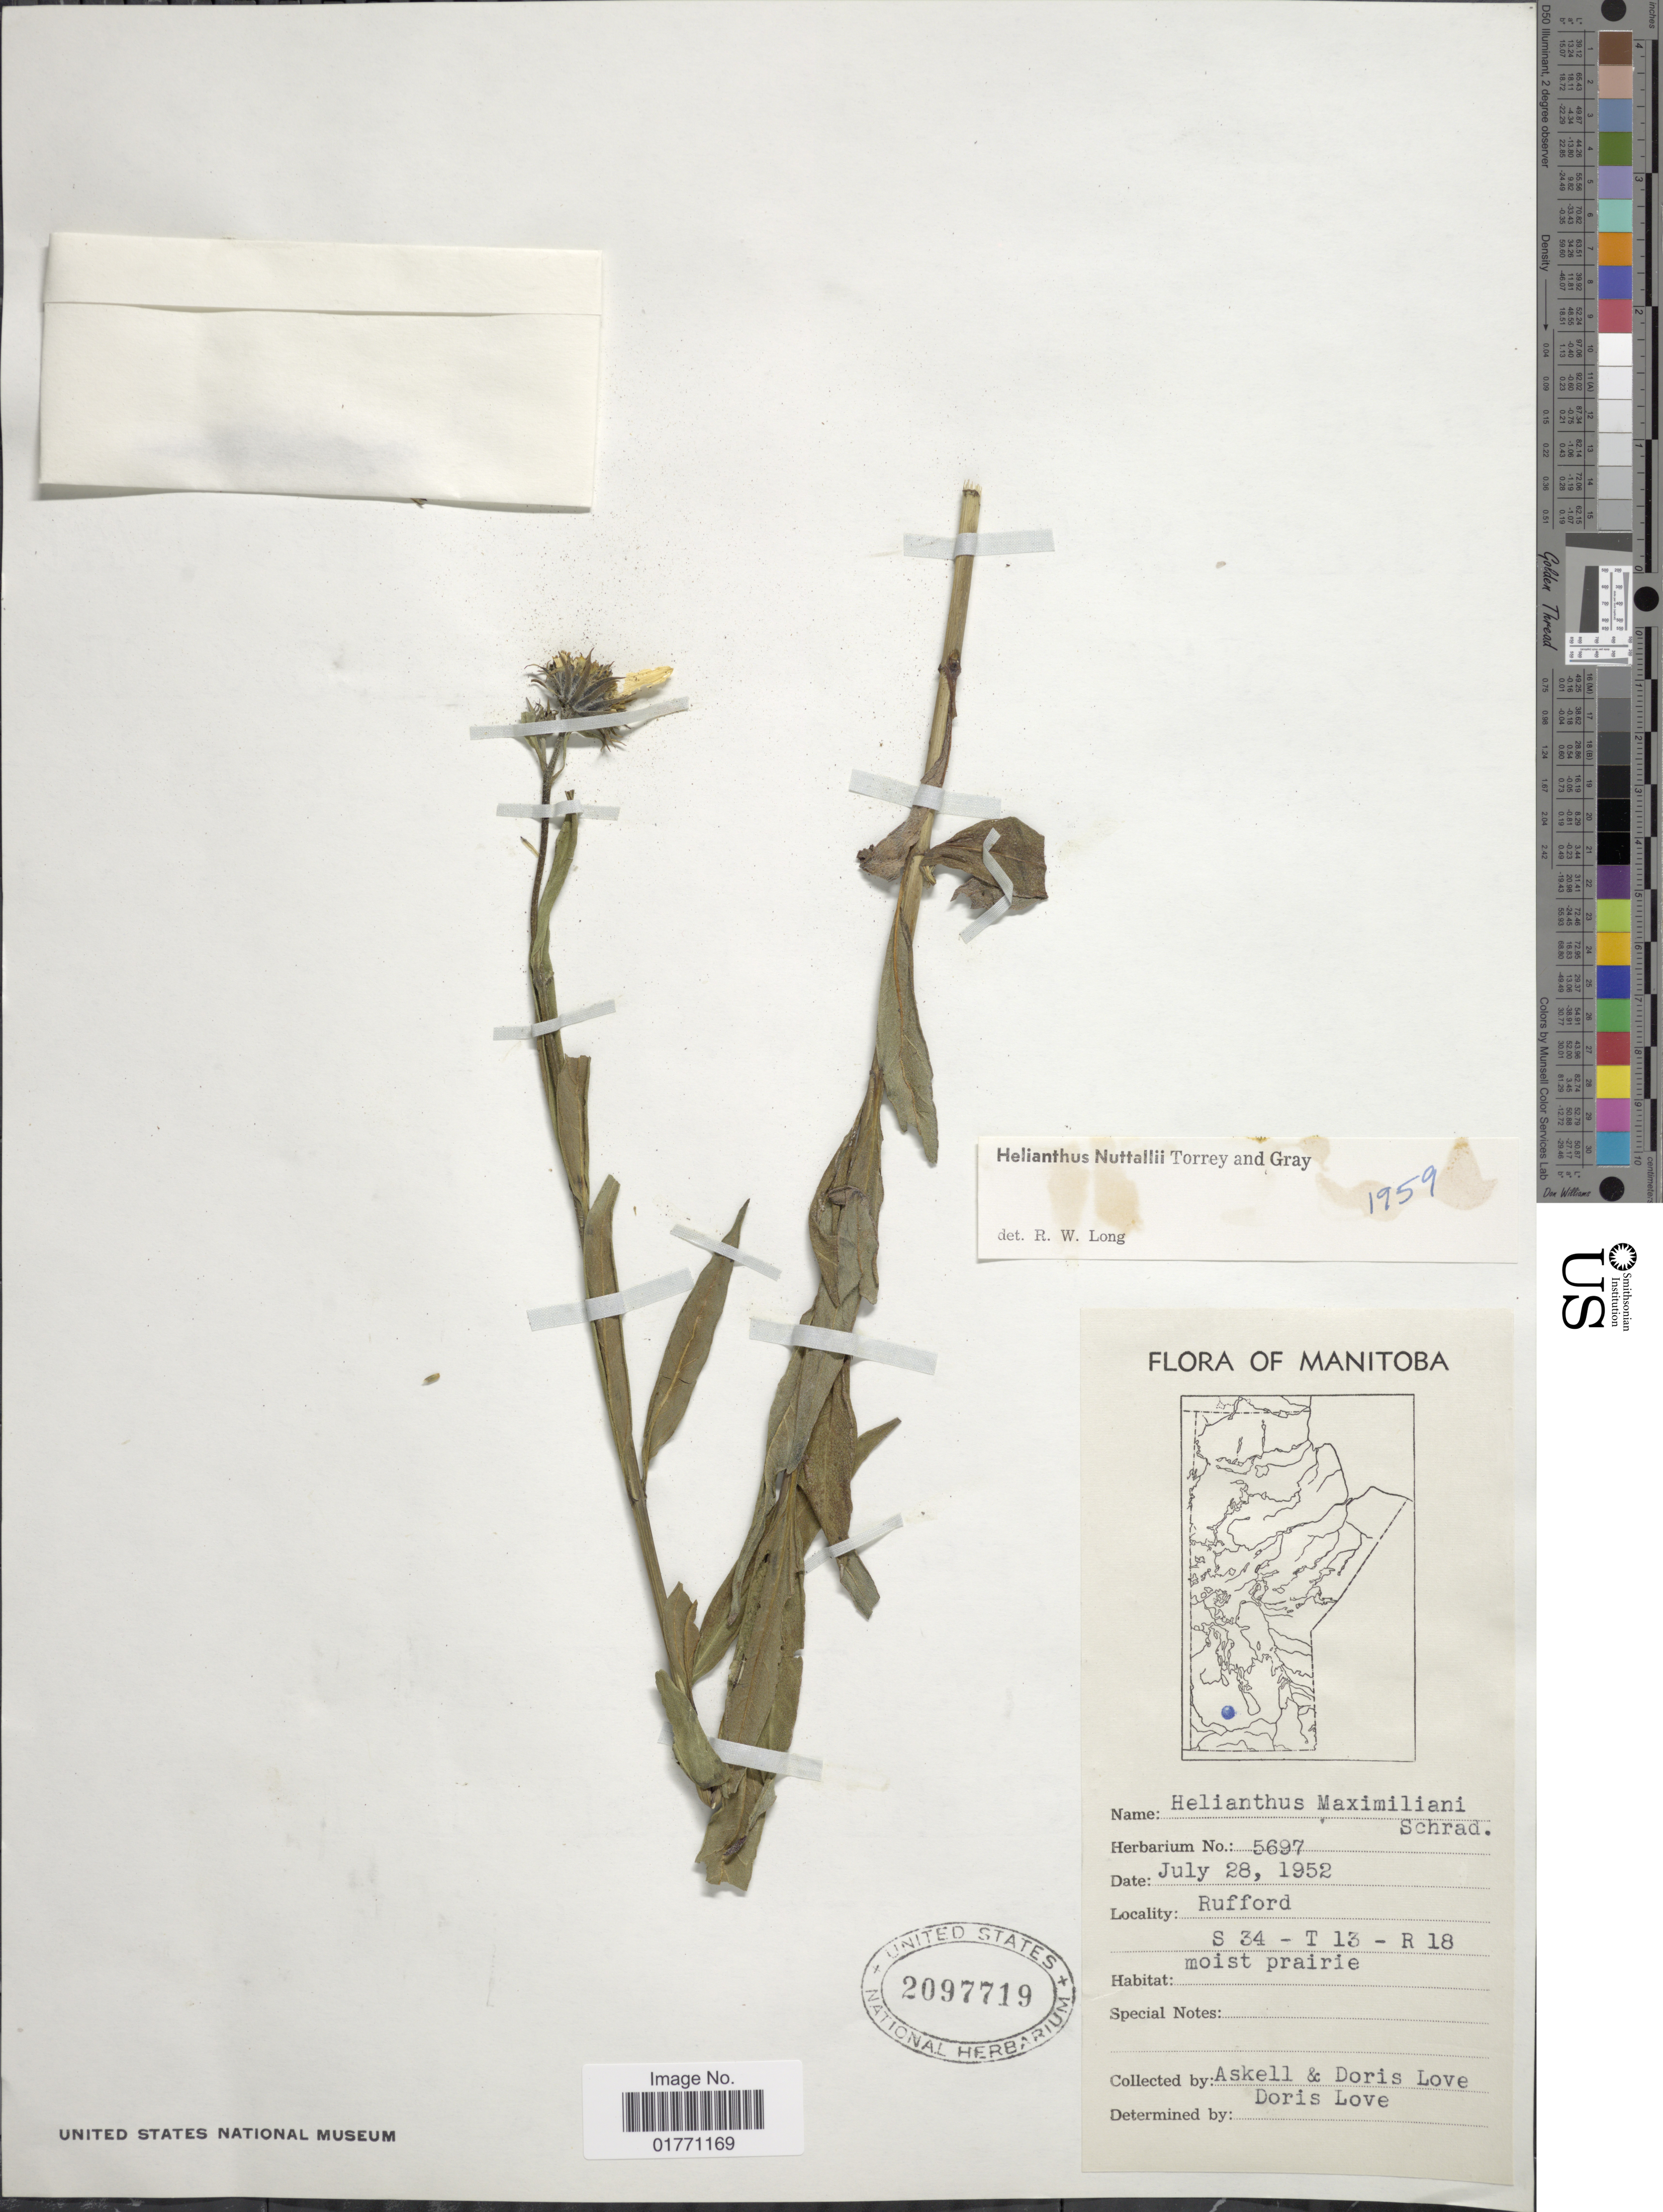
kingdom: Plantae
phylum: Tracheophyta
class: Magnoliopsida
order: Asterales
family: Asteraceae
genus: Helianthus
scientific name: Helianthus nuttallii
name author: Torr. & A. Gray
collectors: Á. Löve & D. Löve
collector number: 5697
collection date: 1952-07-28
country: Canada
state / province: Manitoba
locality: Rufford, S 34-T 13-R 18, moist prairie.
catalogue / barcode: US 2097719